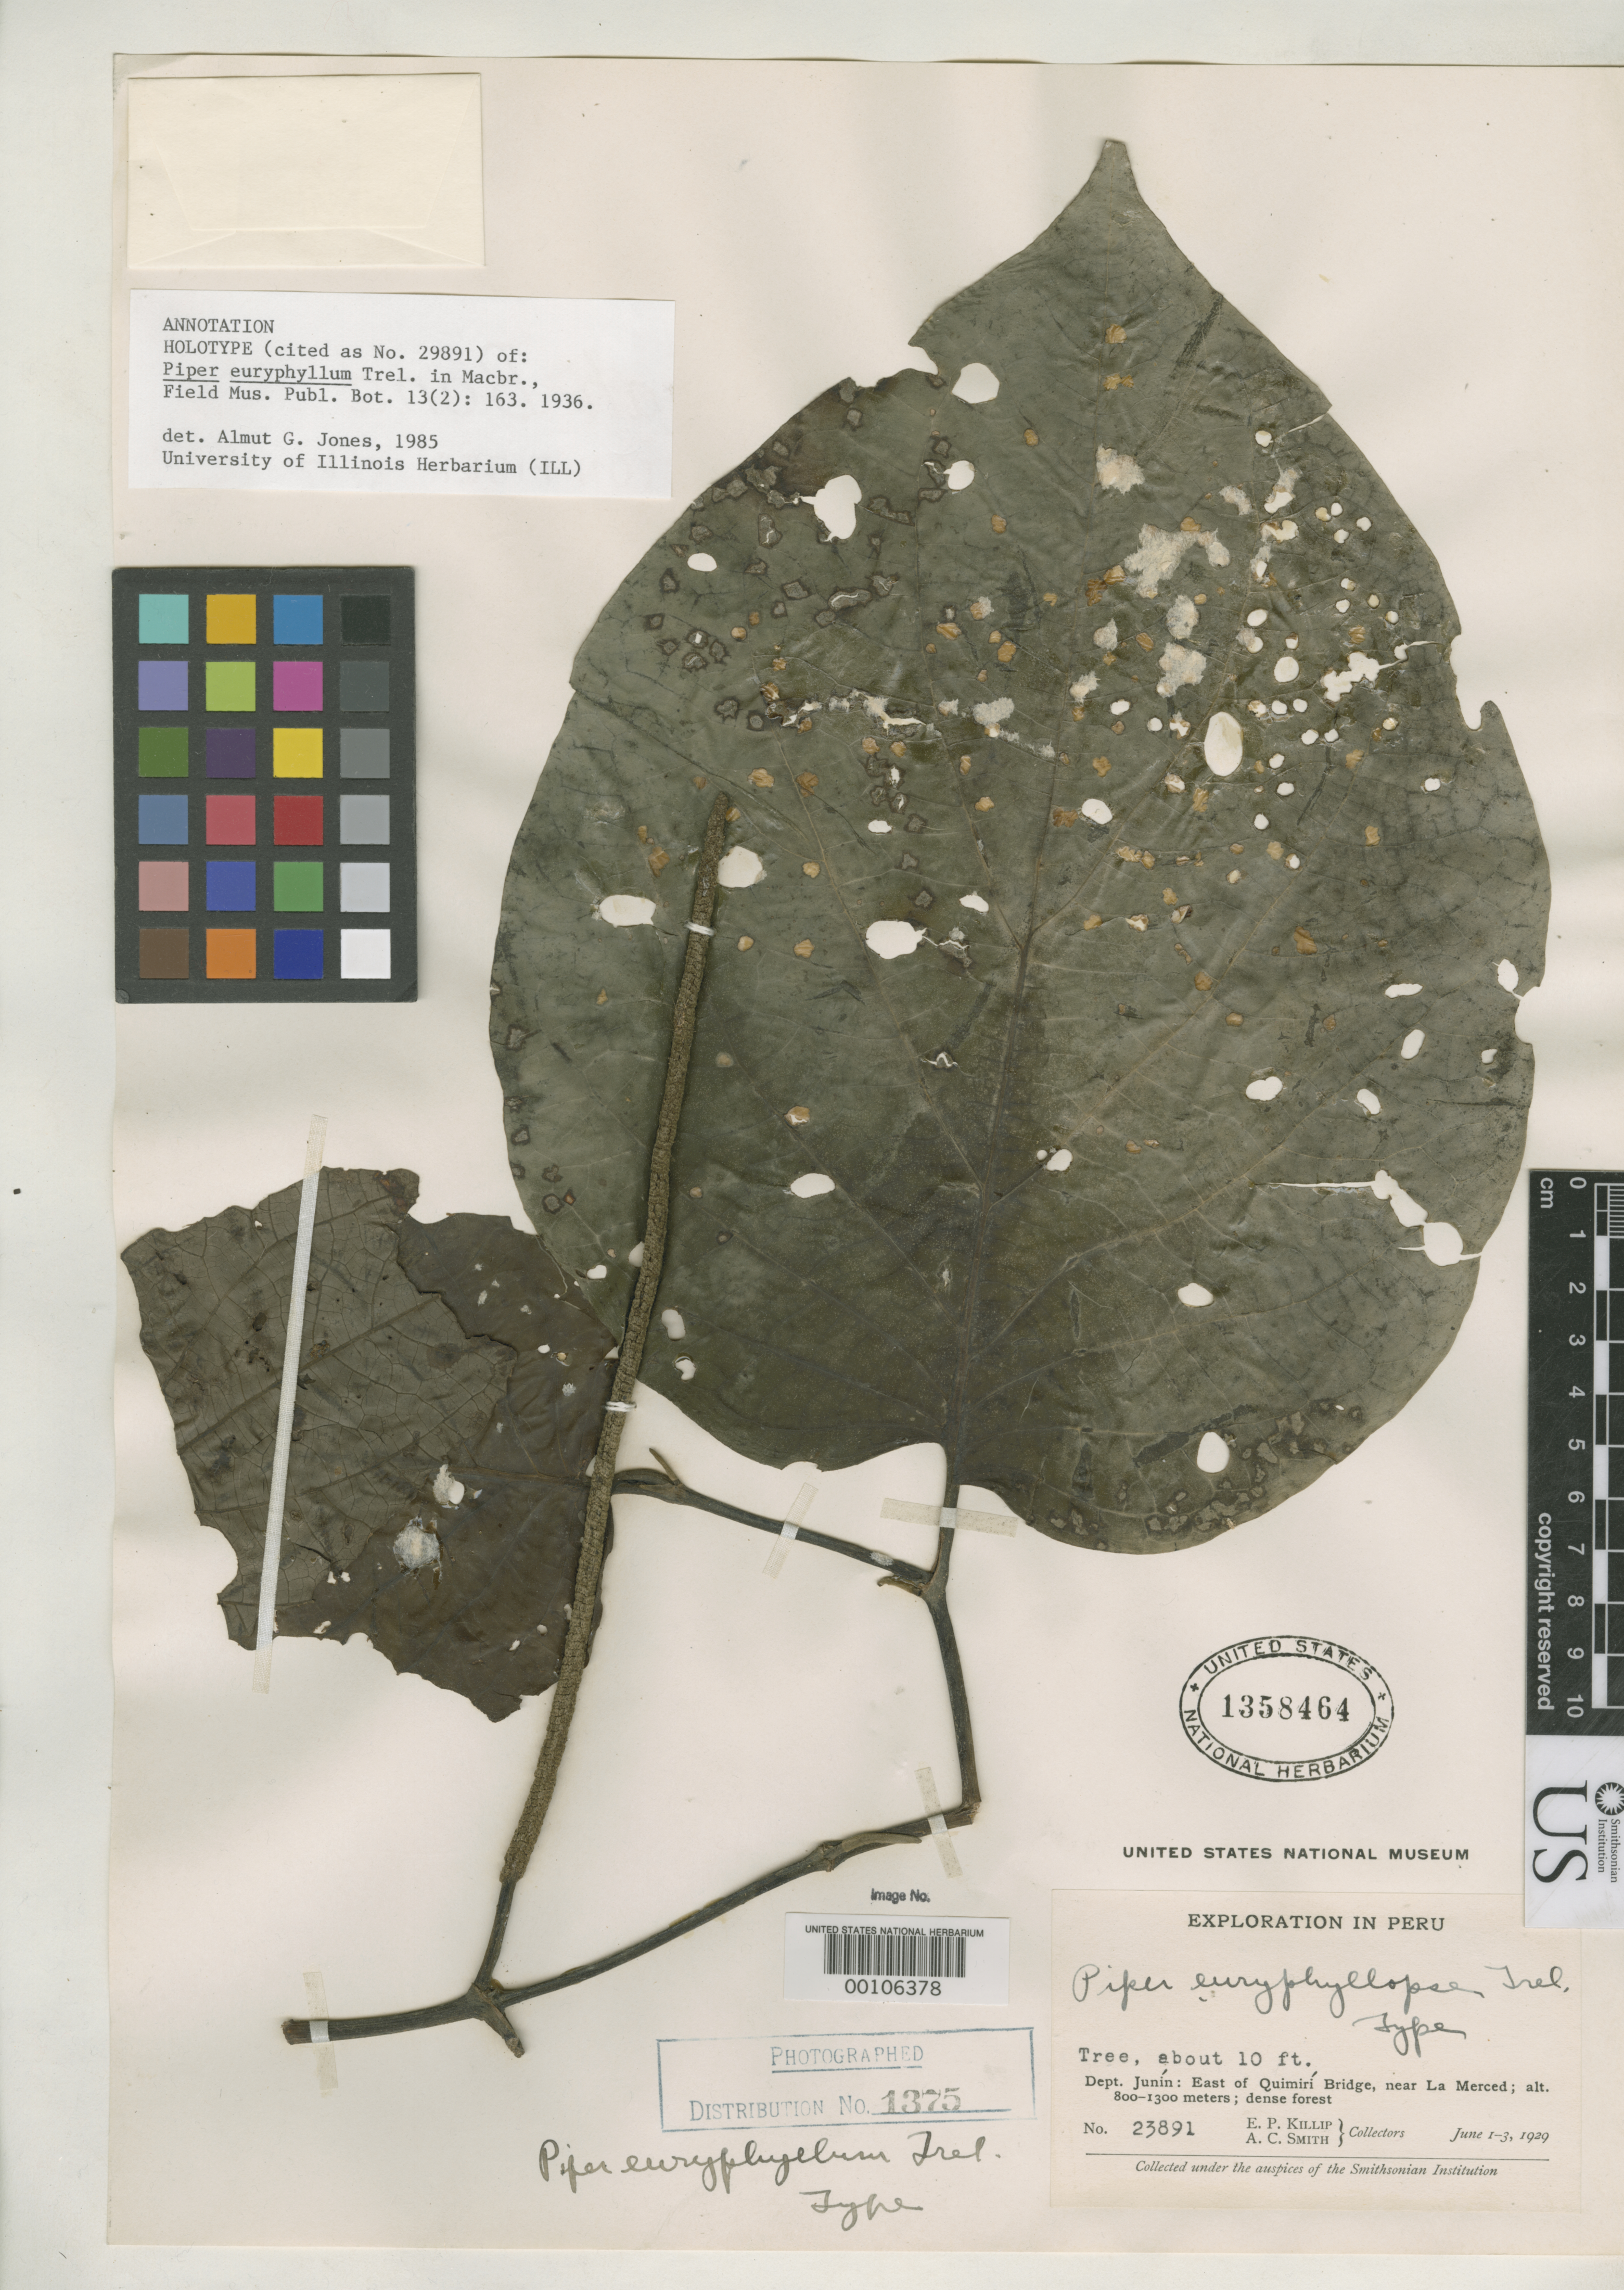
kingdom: Plantae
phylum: Tracheophyta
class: Magnoliopsida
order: Piperales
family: Piperaceae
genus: Piper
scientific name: Piper euryphyllum Trel. in J.F. Macbr., nom. illeg. hom.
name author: Trel. in J.F. Macbr.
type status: Holotype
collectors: E. P. Killip & A. C. Smith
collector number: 23891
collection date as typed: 01 Jun 1929 to 03 Jun 1929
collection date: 1929-06-01/1929-06-03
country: Peru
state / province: Junín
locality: East of Quimiri Bridge, near La Merced.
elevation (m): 800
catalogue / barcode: US 1358464